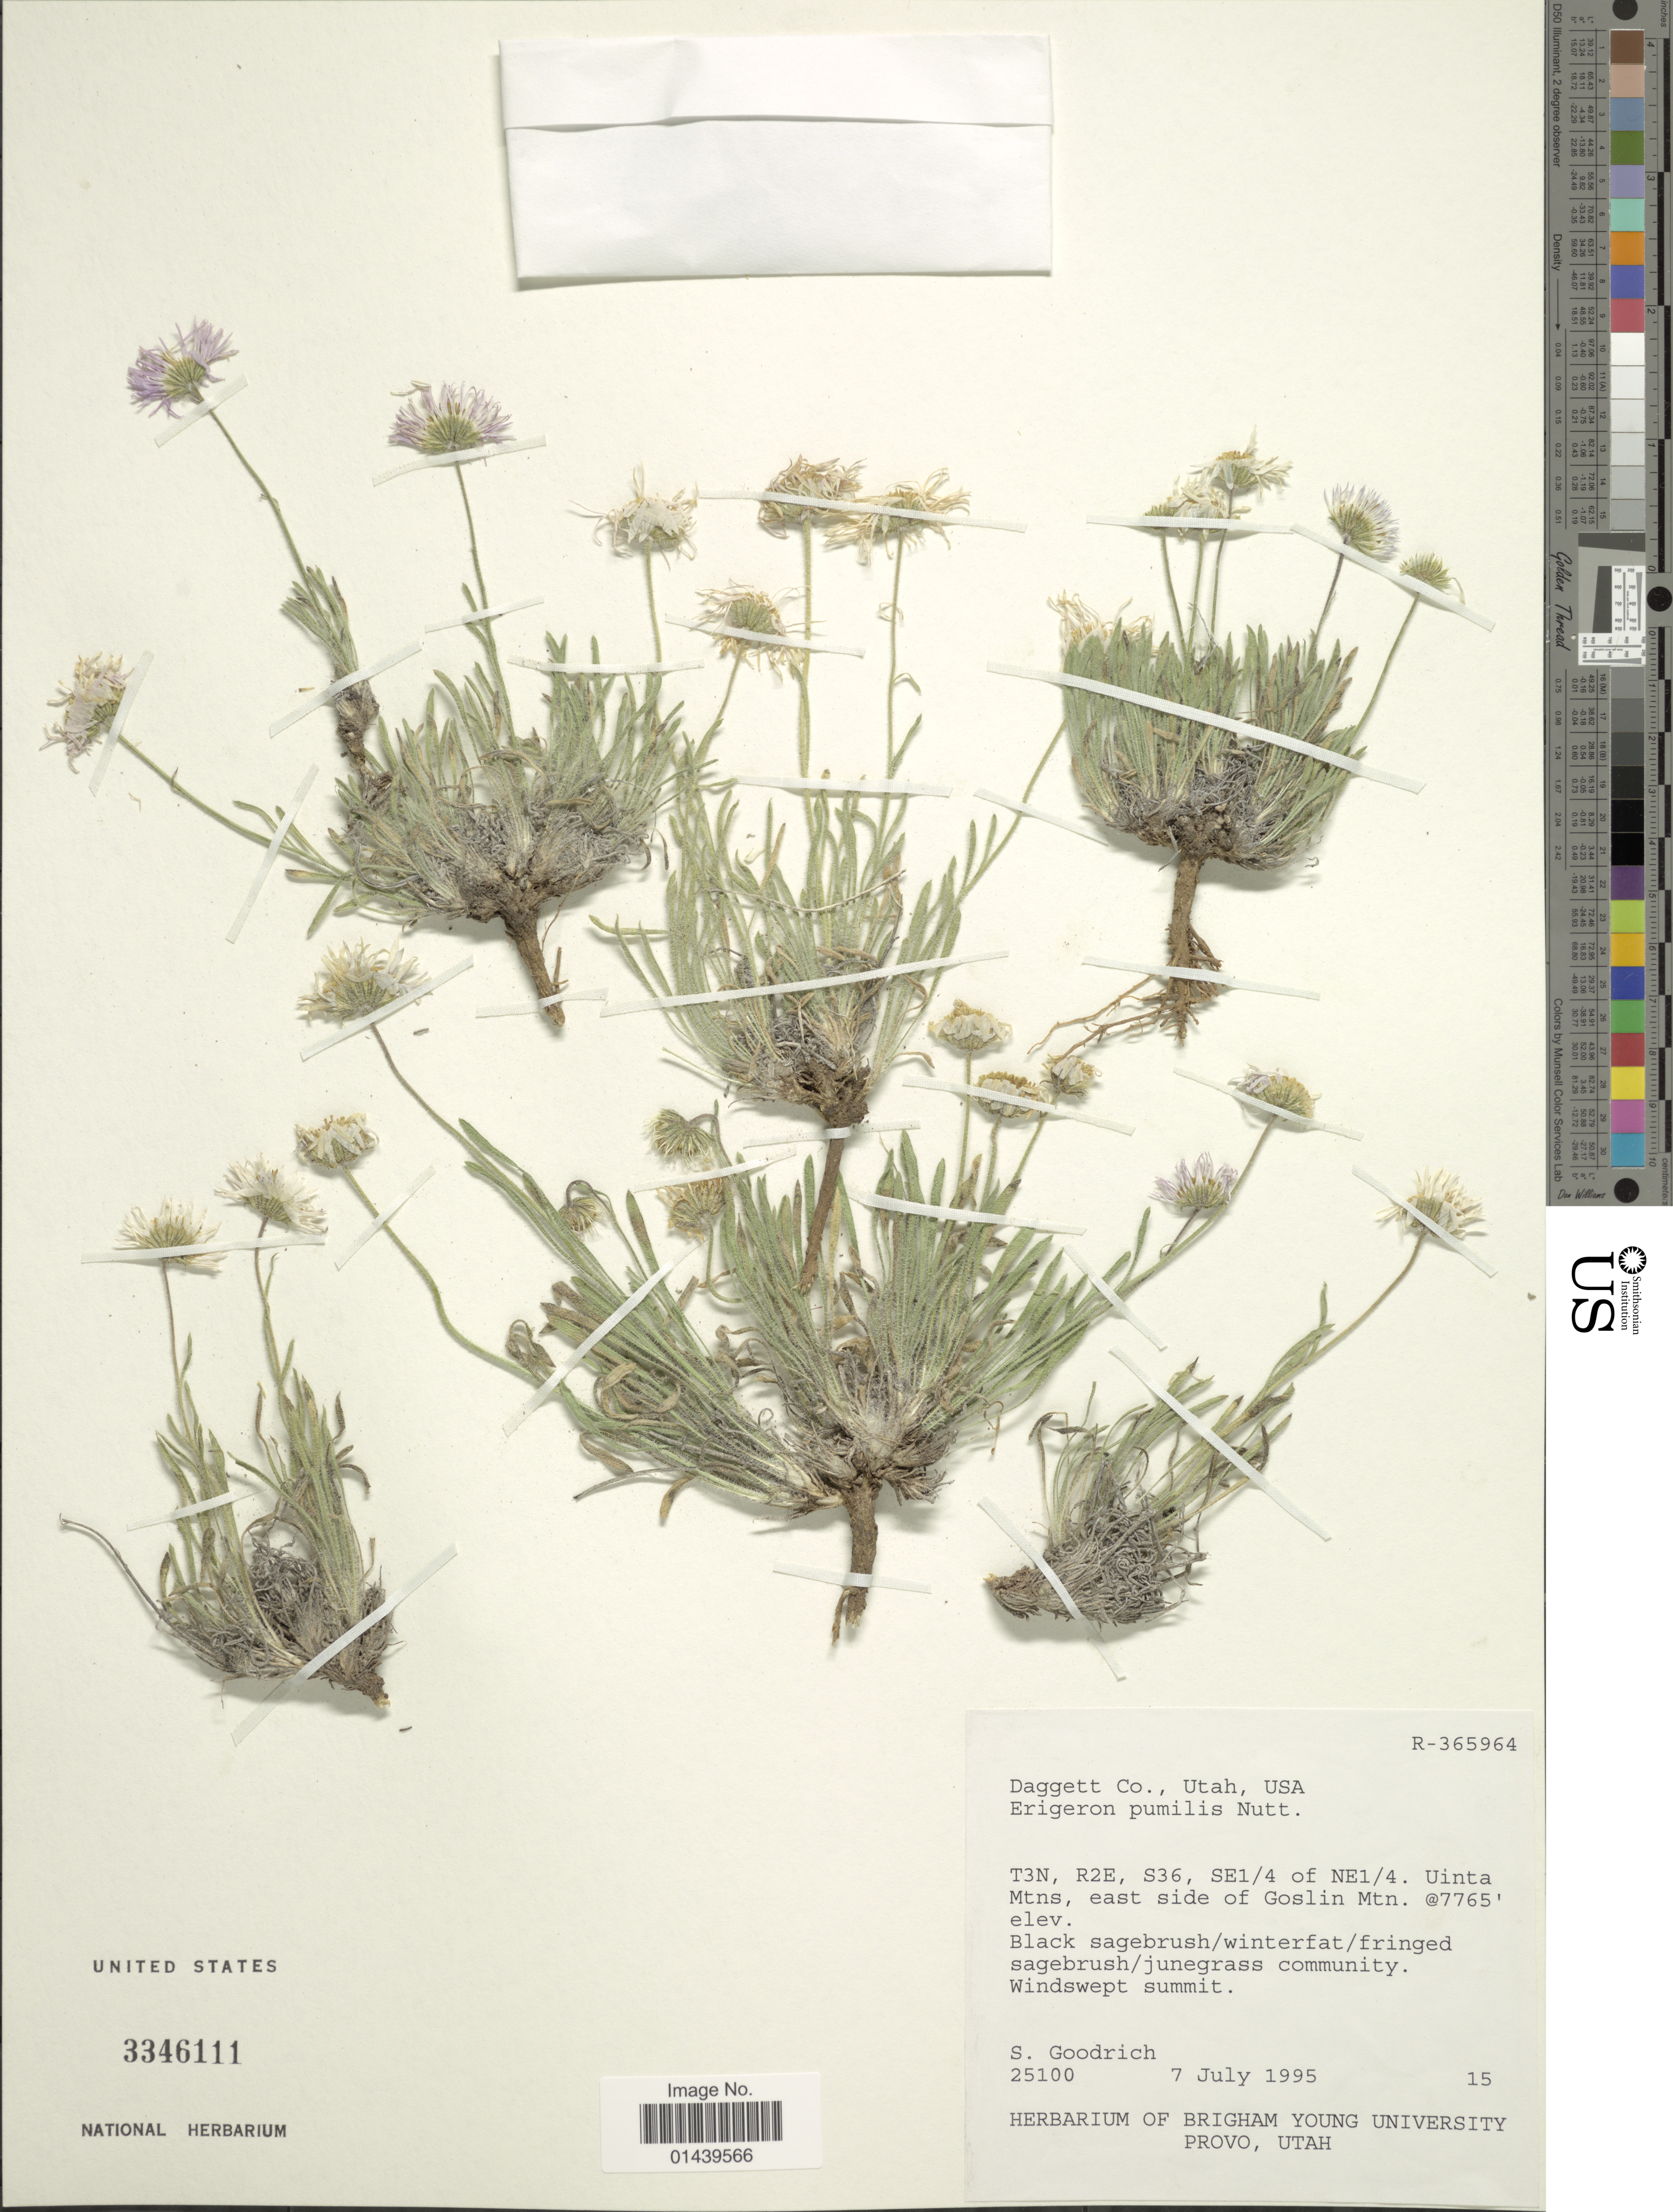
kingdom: Plantae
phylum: Tracheophyta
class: Magnoliopsida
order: Asterales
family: Asteraceae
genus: Erigeron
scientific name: Erigeron pumilus subsp. pumilus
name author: Nutt.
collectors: S. Goodrich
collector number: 25100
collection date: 1995-07-07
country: United States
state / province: Utah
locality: Daggett Co. T3N, R2E, S36, SE 1/4 of NE 1/4. Uinta Mtns, east side of Goslin Mtn.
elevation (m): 2367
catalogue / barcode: US 3346111